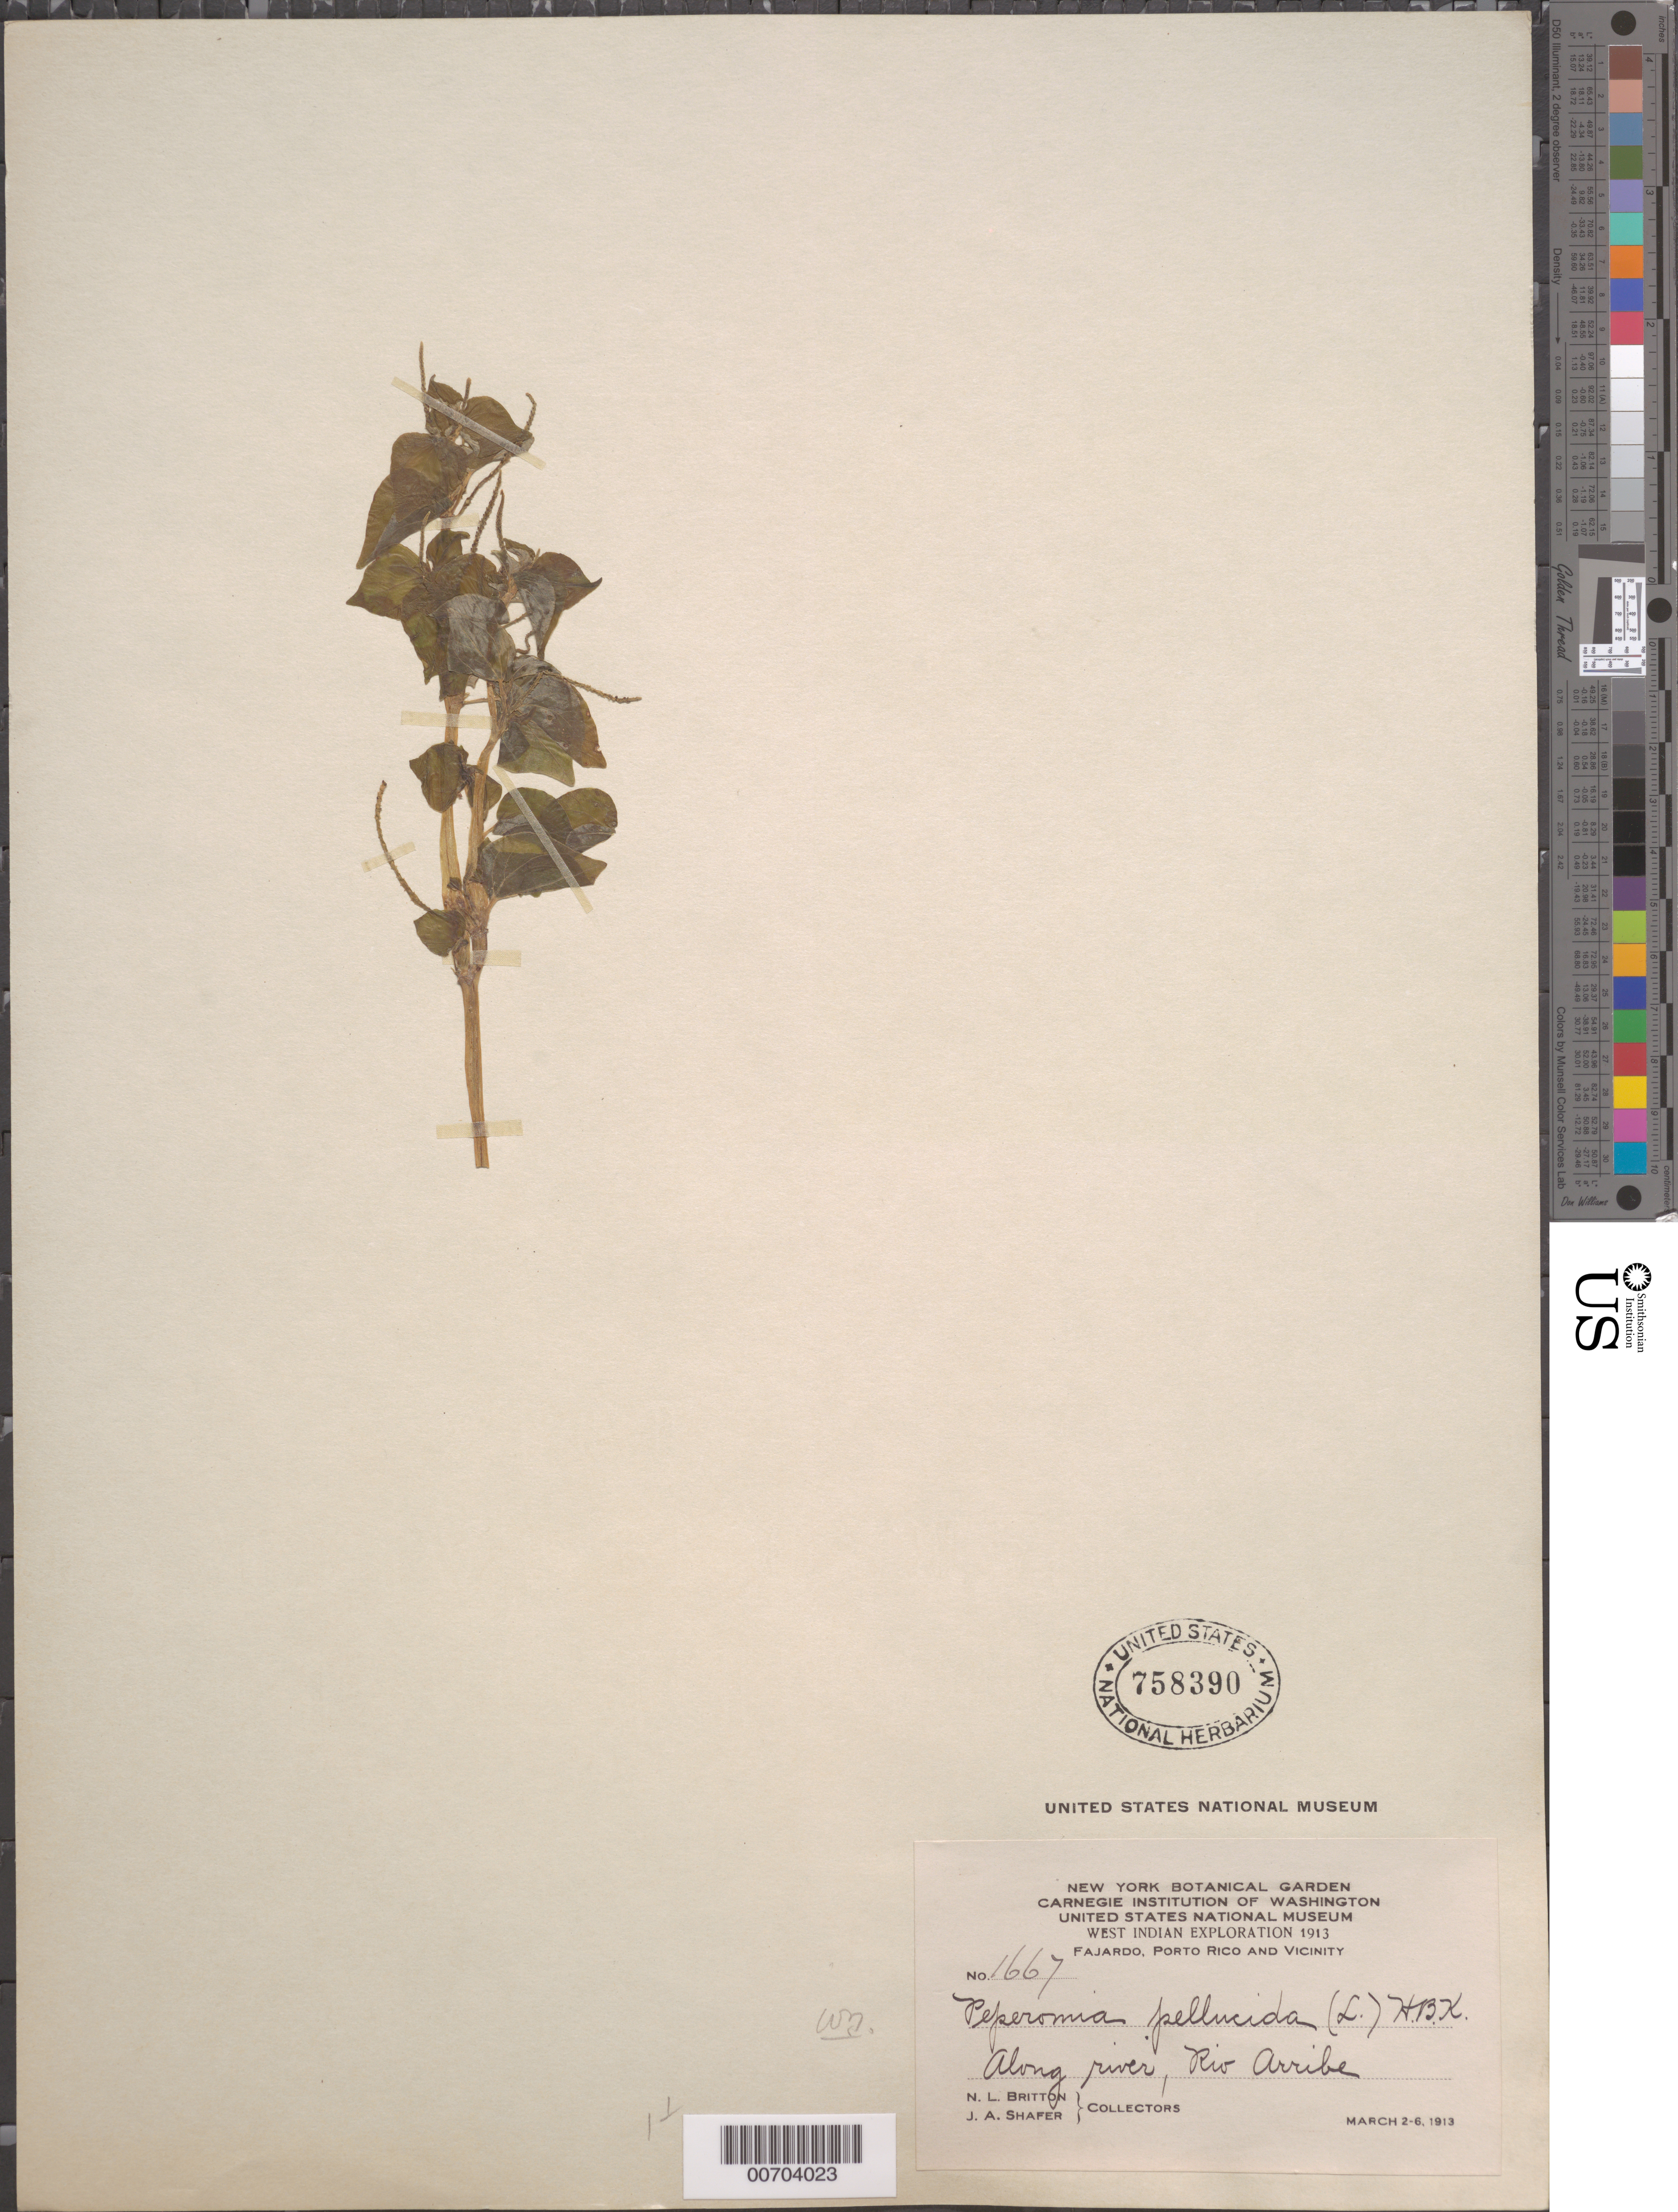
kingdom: Plantae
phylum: Tracheophyta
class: Magnoliopsida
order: Piperales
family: Piperaceae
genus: Peperomia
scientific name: Peperomia pellucida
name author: (L.) Kunth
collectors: N. Britton & J. A. Shafer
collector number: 1667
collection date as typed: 02 Mar 1913 to 6 Mar 1913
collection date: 1913-03-02/1913-03-06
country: Puerto Rico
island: Greater Antilles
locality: Fajardo, vic of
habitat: Along Río Arribe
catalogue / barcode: US 758390